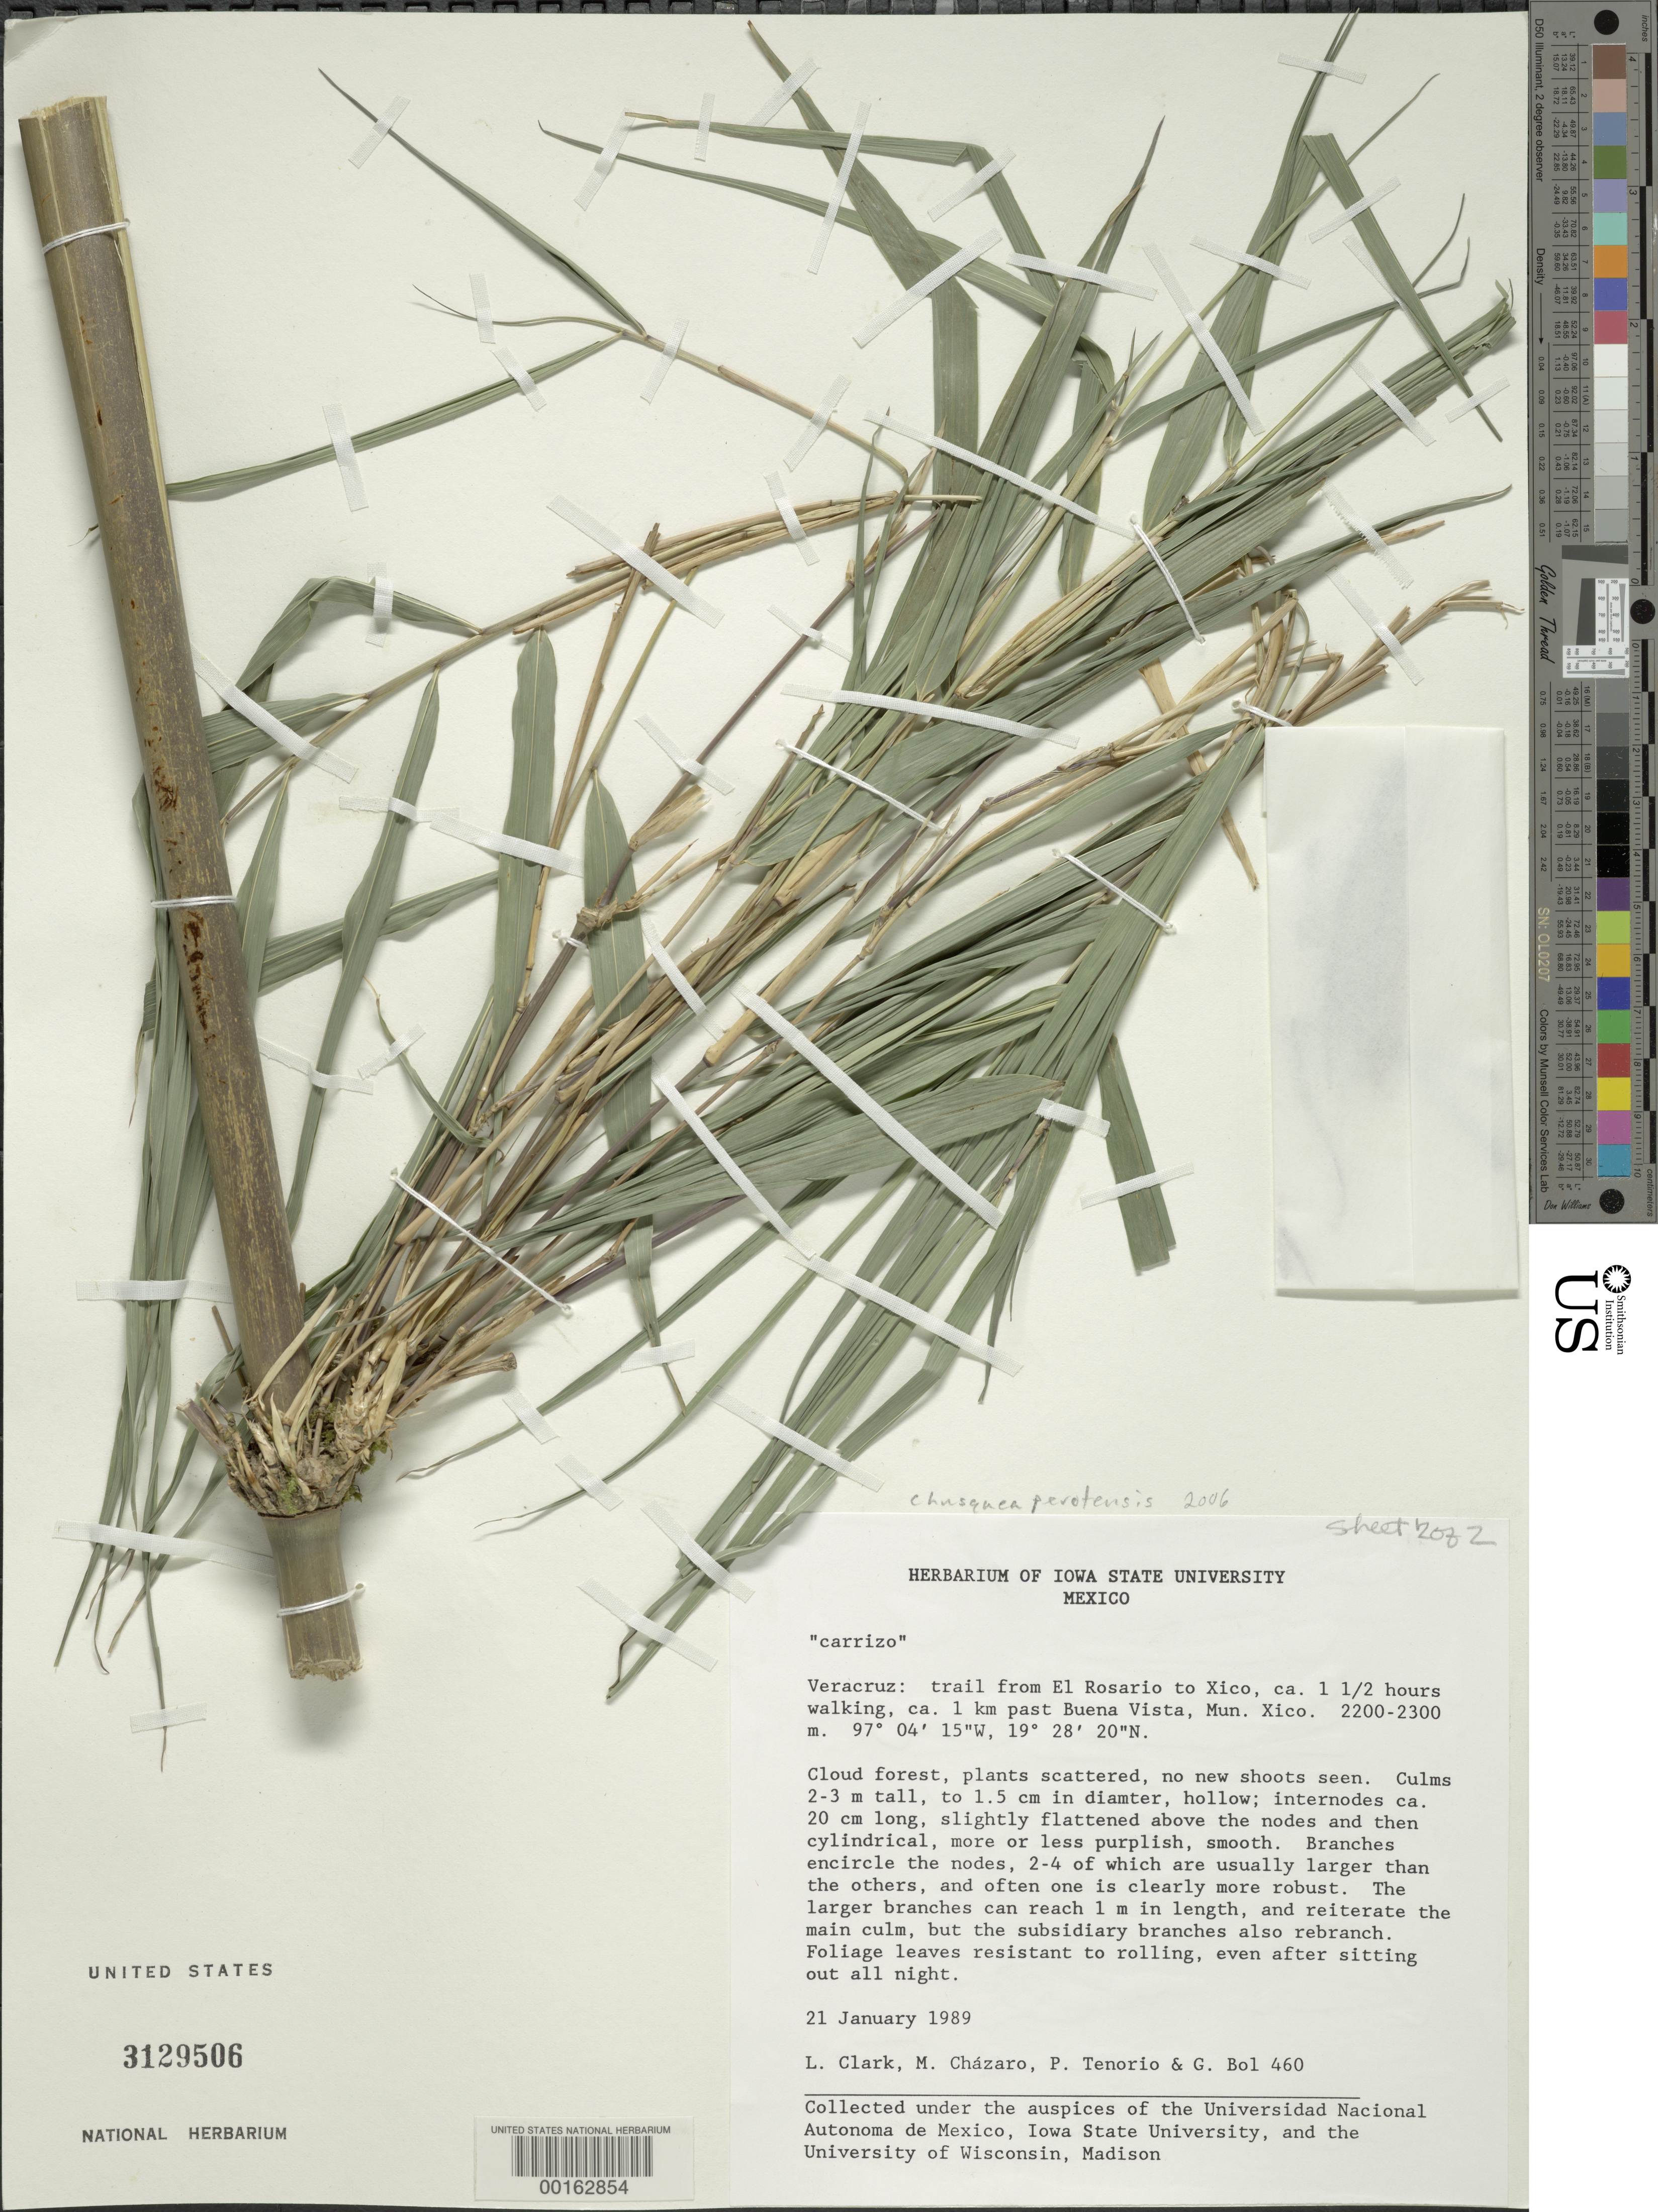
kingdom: Plantae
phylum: Tracheophyta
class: Liliopsida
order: Poales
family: Poaceae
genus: Chusquea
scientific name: Chusquea perotensis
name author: L.G. Clark et al.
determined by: Judziewicz, E. J.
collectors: L. G. Clark, M. de J. Cházaro Basáñoez, P. Tenorio L. & G. Bol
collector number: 460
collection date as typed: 21 Jan 1989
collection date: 1989-01-21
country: Mexico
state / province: Veracruz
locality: Trail from El Rosario to Xico, 1 km past Buena Vista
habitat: Cloud forest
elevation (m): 2200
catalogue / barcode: US 3129506